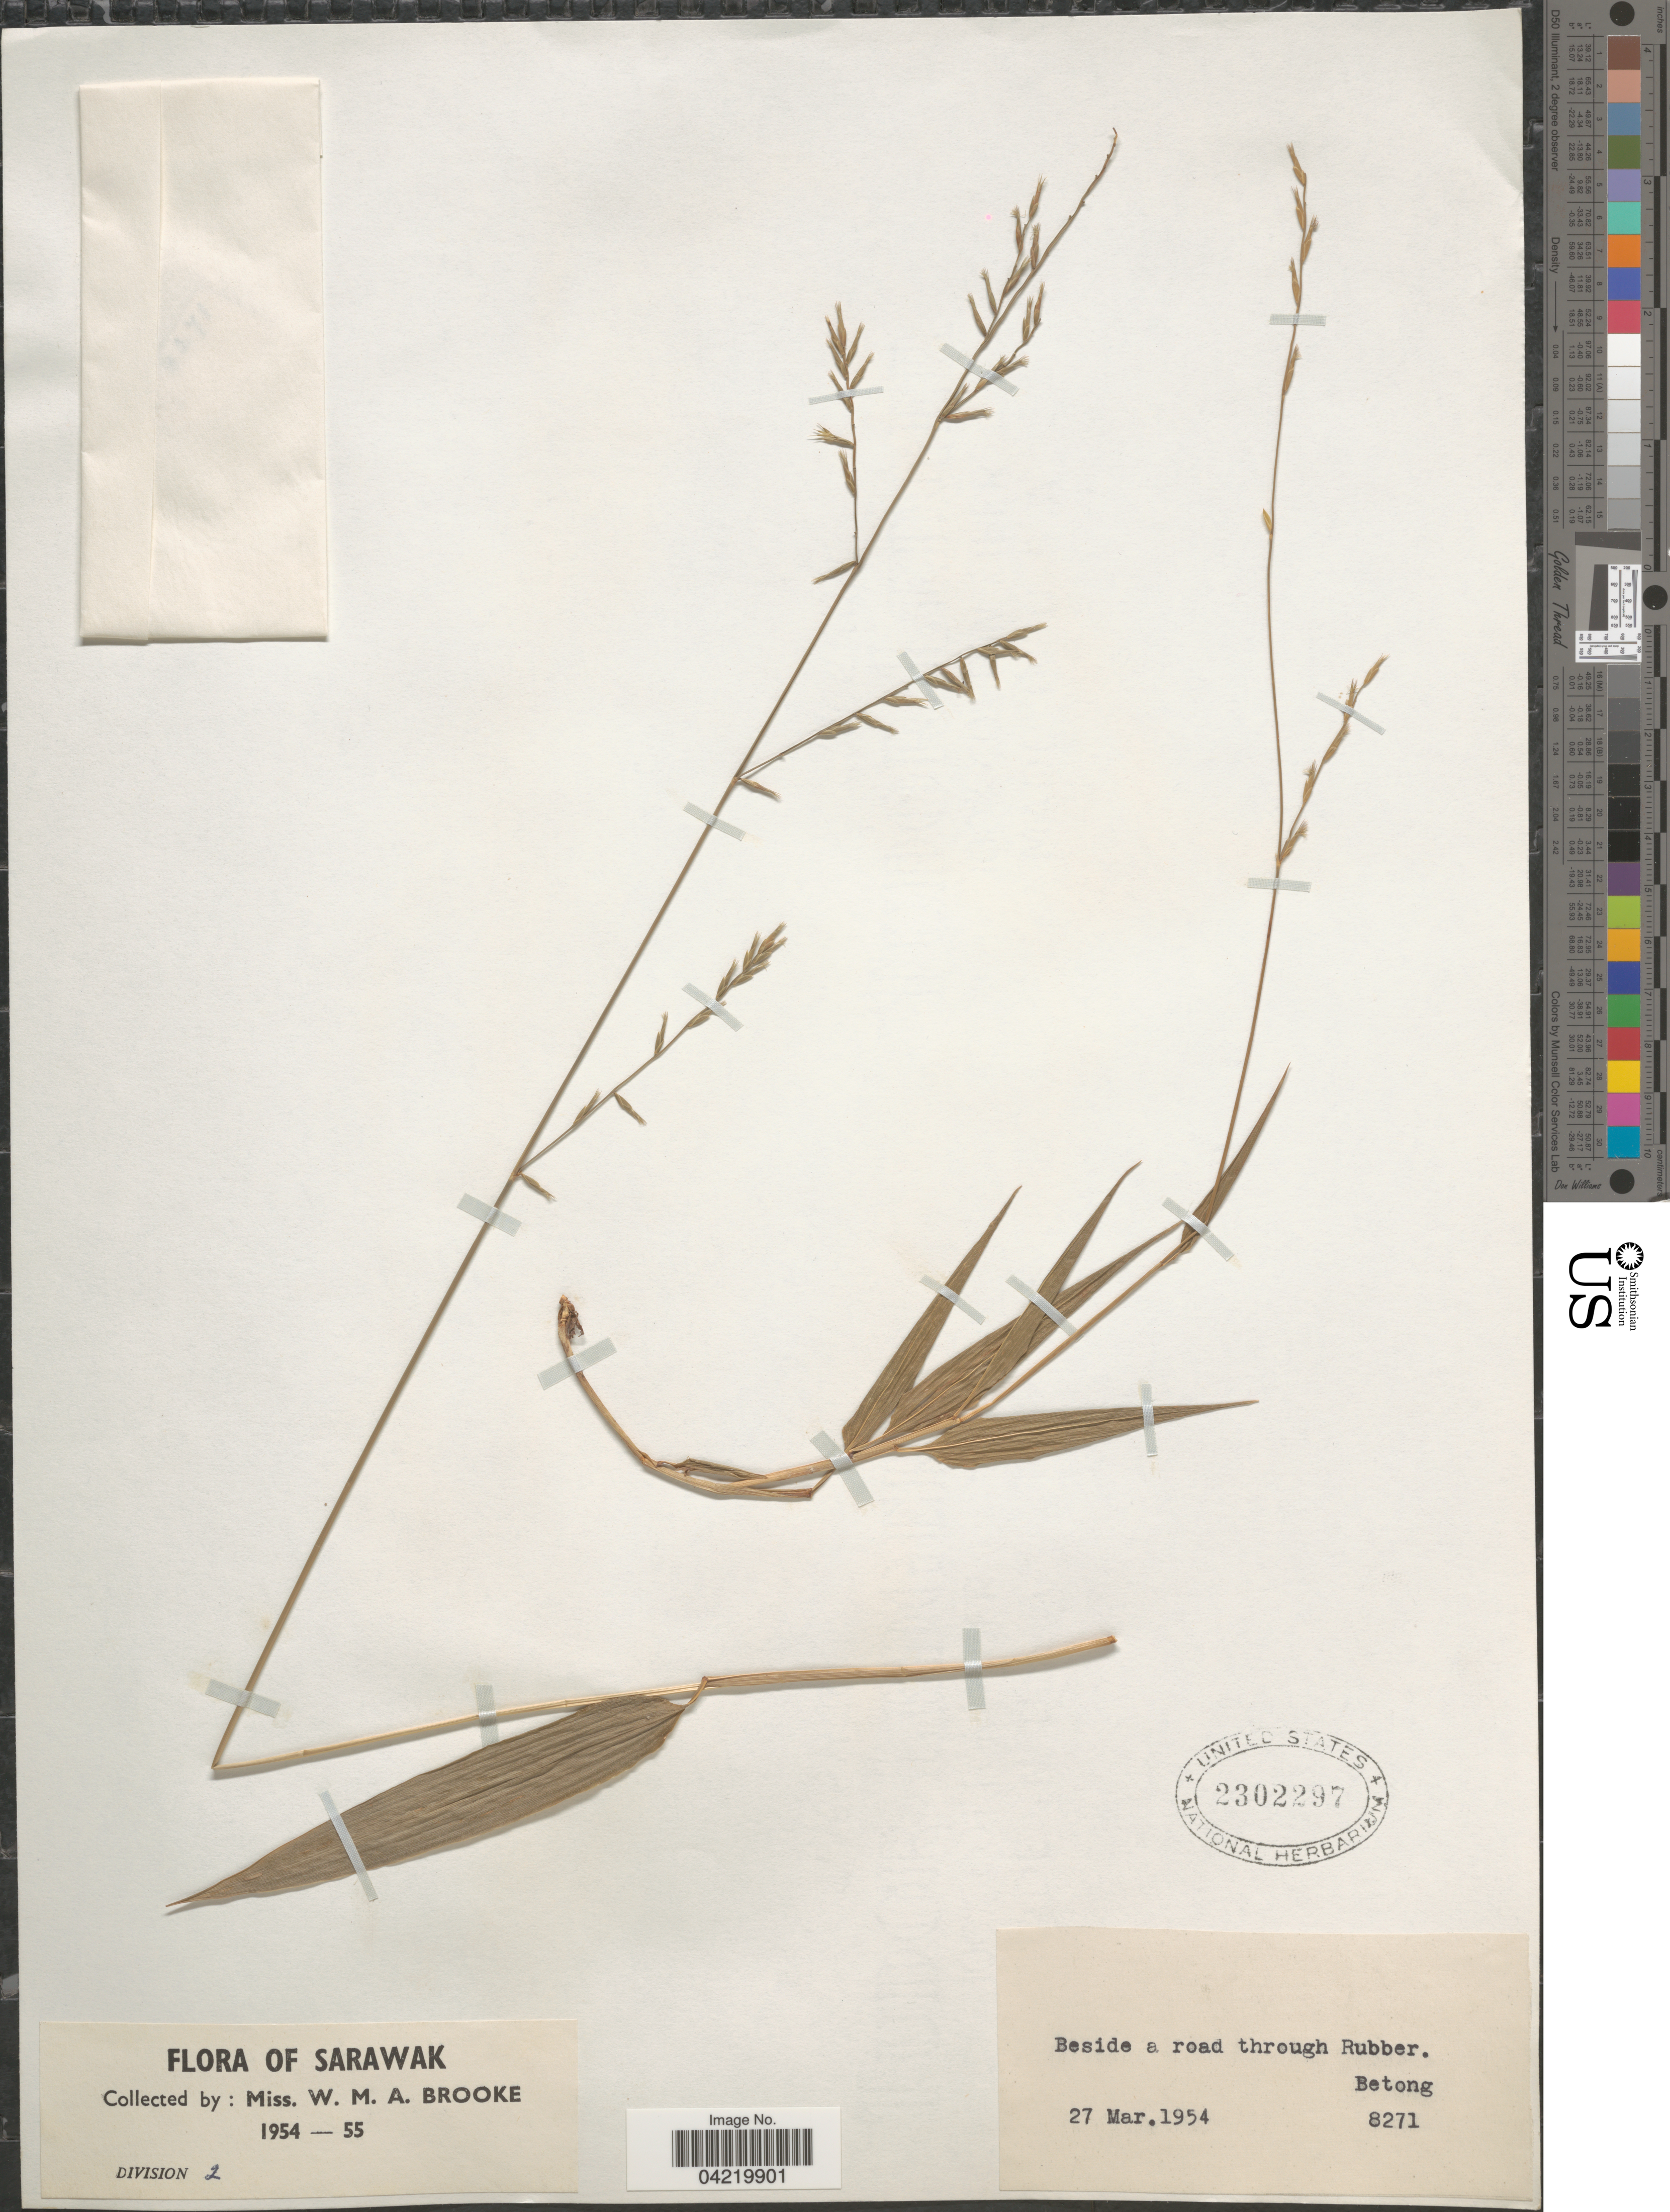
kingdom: Plantae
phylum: Tracheophyta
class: Liliopsida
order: Poales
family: Poaceae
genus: Lophatherum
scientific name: Lophatherum gracile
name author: Brongn.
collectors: W. Brooke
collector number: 8271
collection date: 1954-03-27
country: Malaysia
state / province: Sarawak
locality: Beside a road through Rubber. Betong.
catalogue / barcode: US 2302297